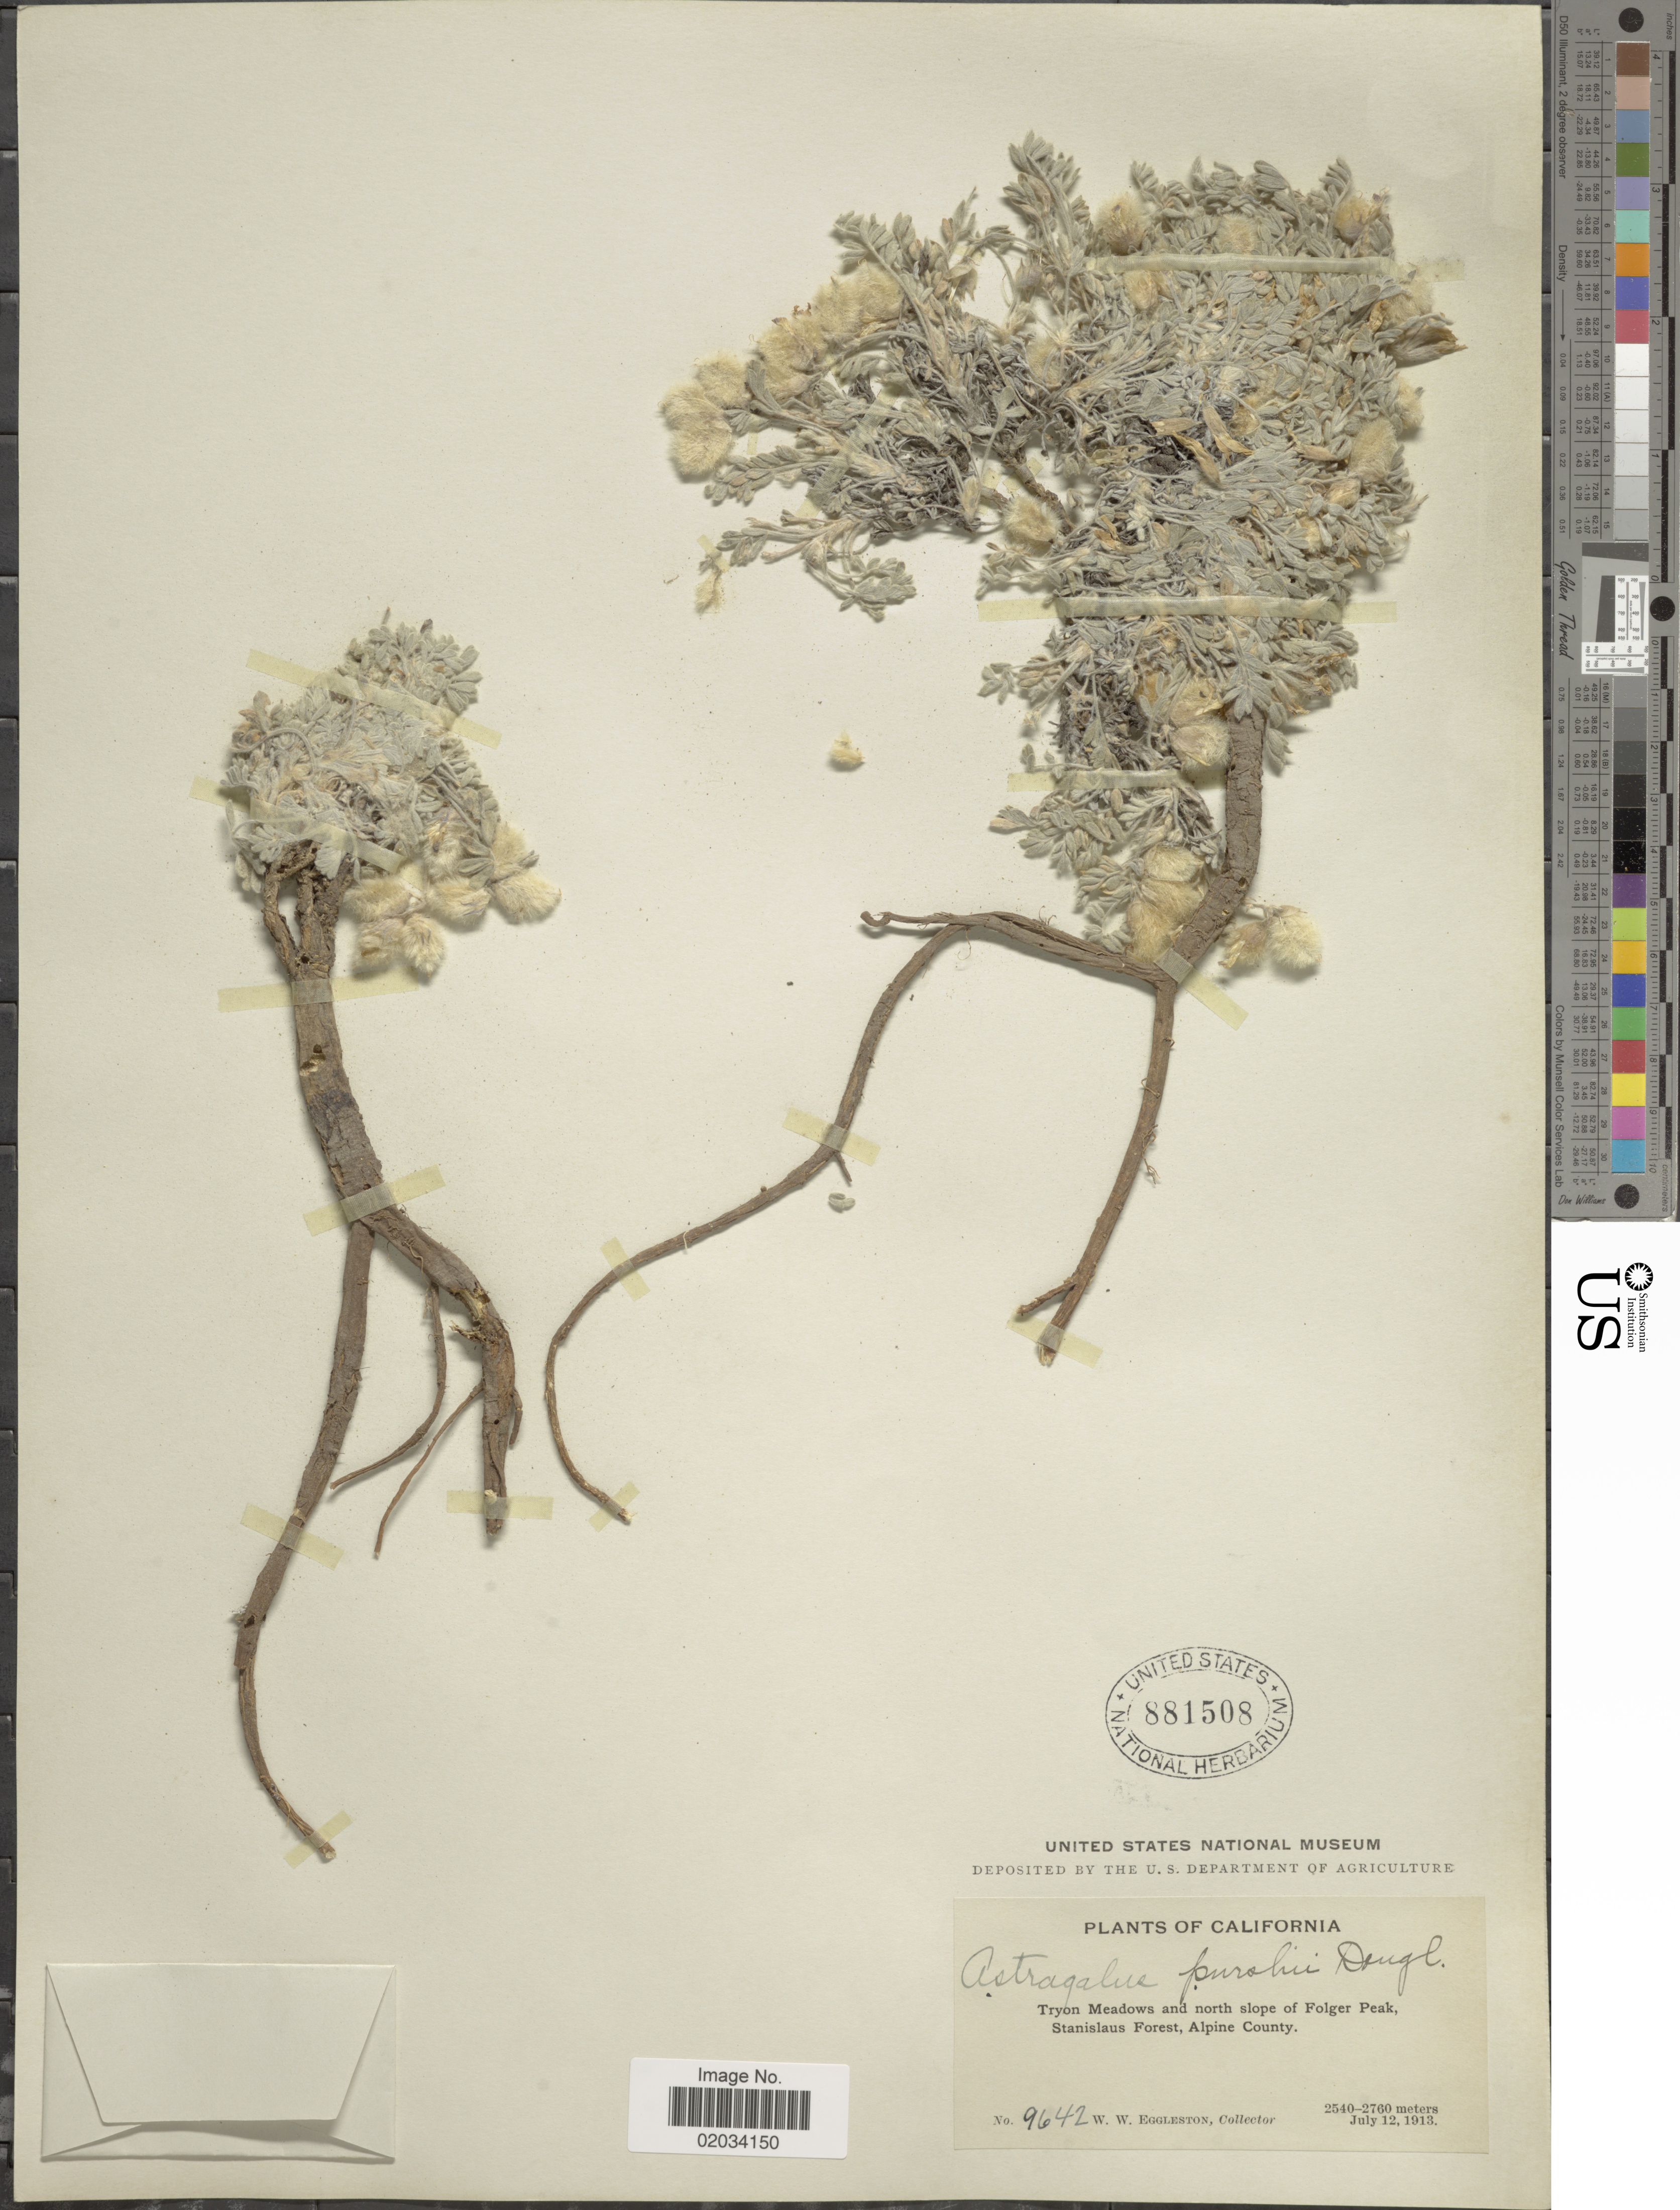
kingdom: Plantae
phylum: Tracheophyta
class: Magnoliopsida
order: Fabales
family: Fabaceae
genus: Astragalus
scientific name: Astragalus purshii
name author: Douglas ex Hook.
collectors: W. W. Eggleston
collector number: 9642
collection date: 1913-07-12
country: United States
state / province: California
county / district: Alpine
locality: Tryon Meadows and north slope of Folger Peak, Stanislaus Forest, Alpine County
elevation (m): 2540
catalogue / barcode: US 881508